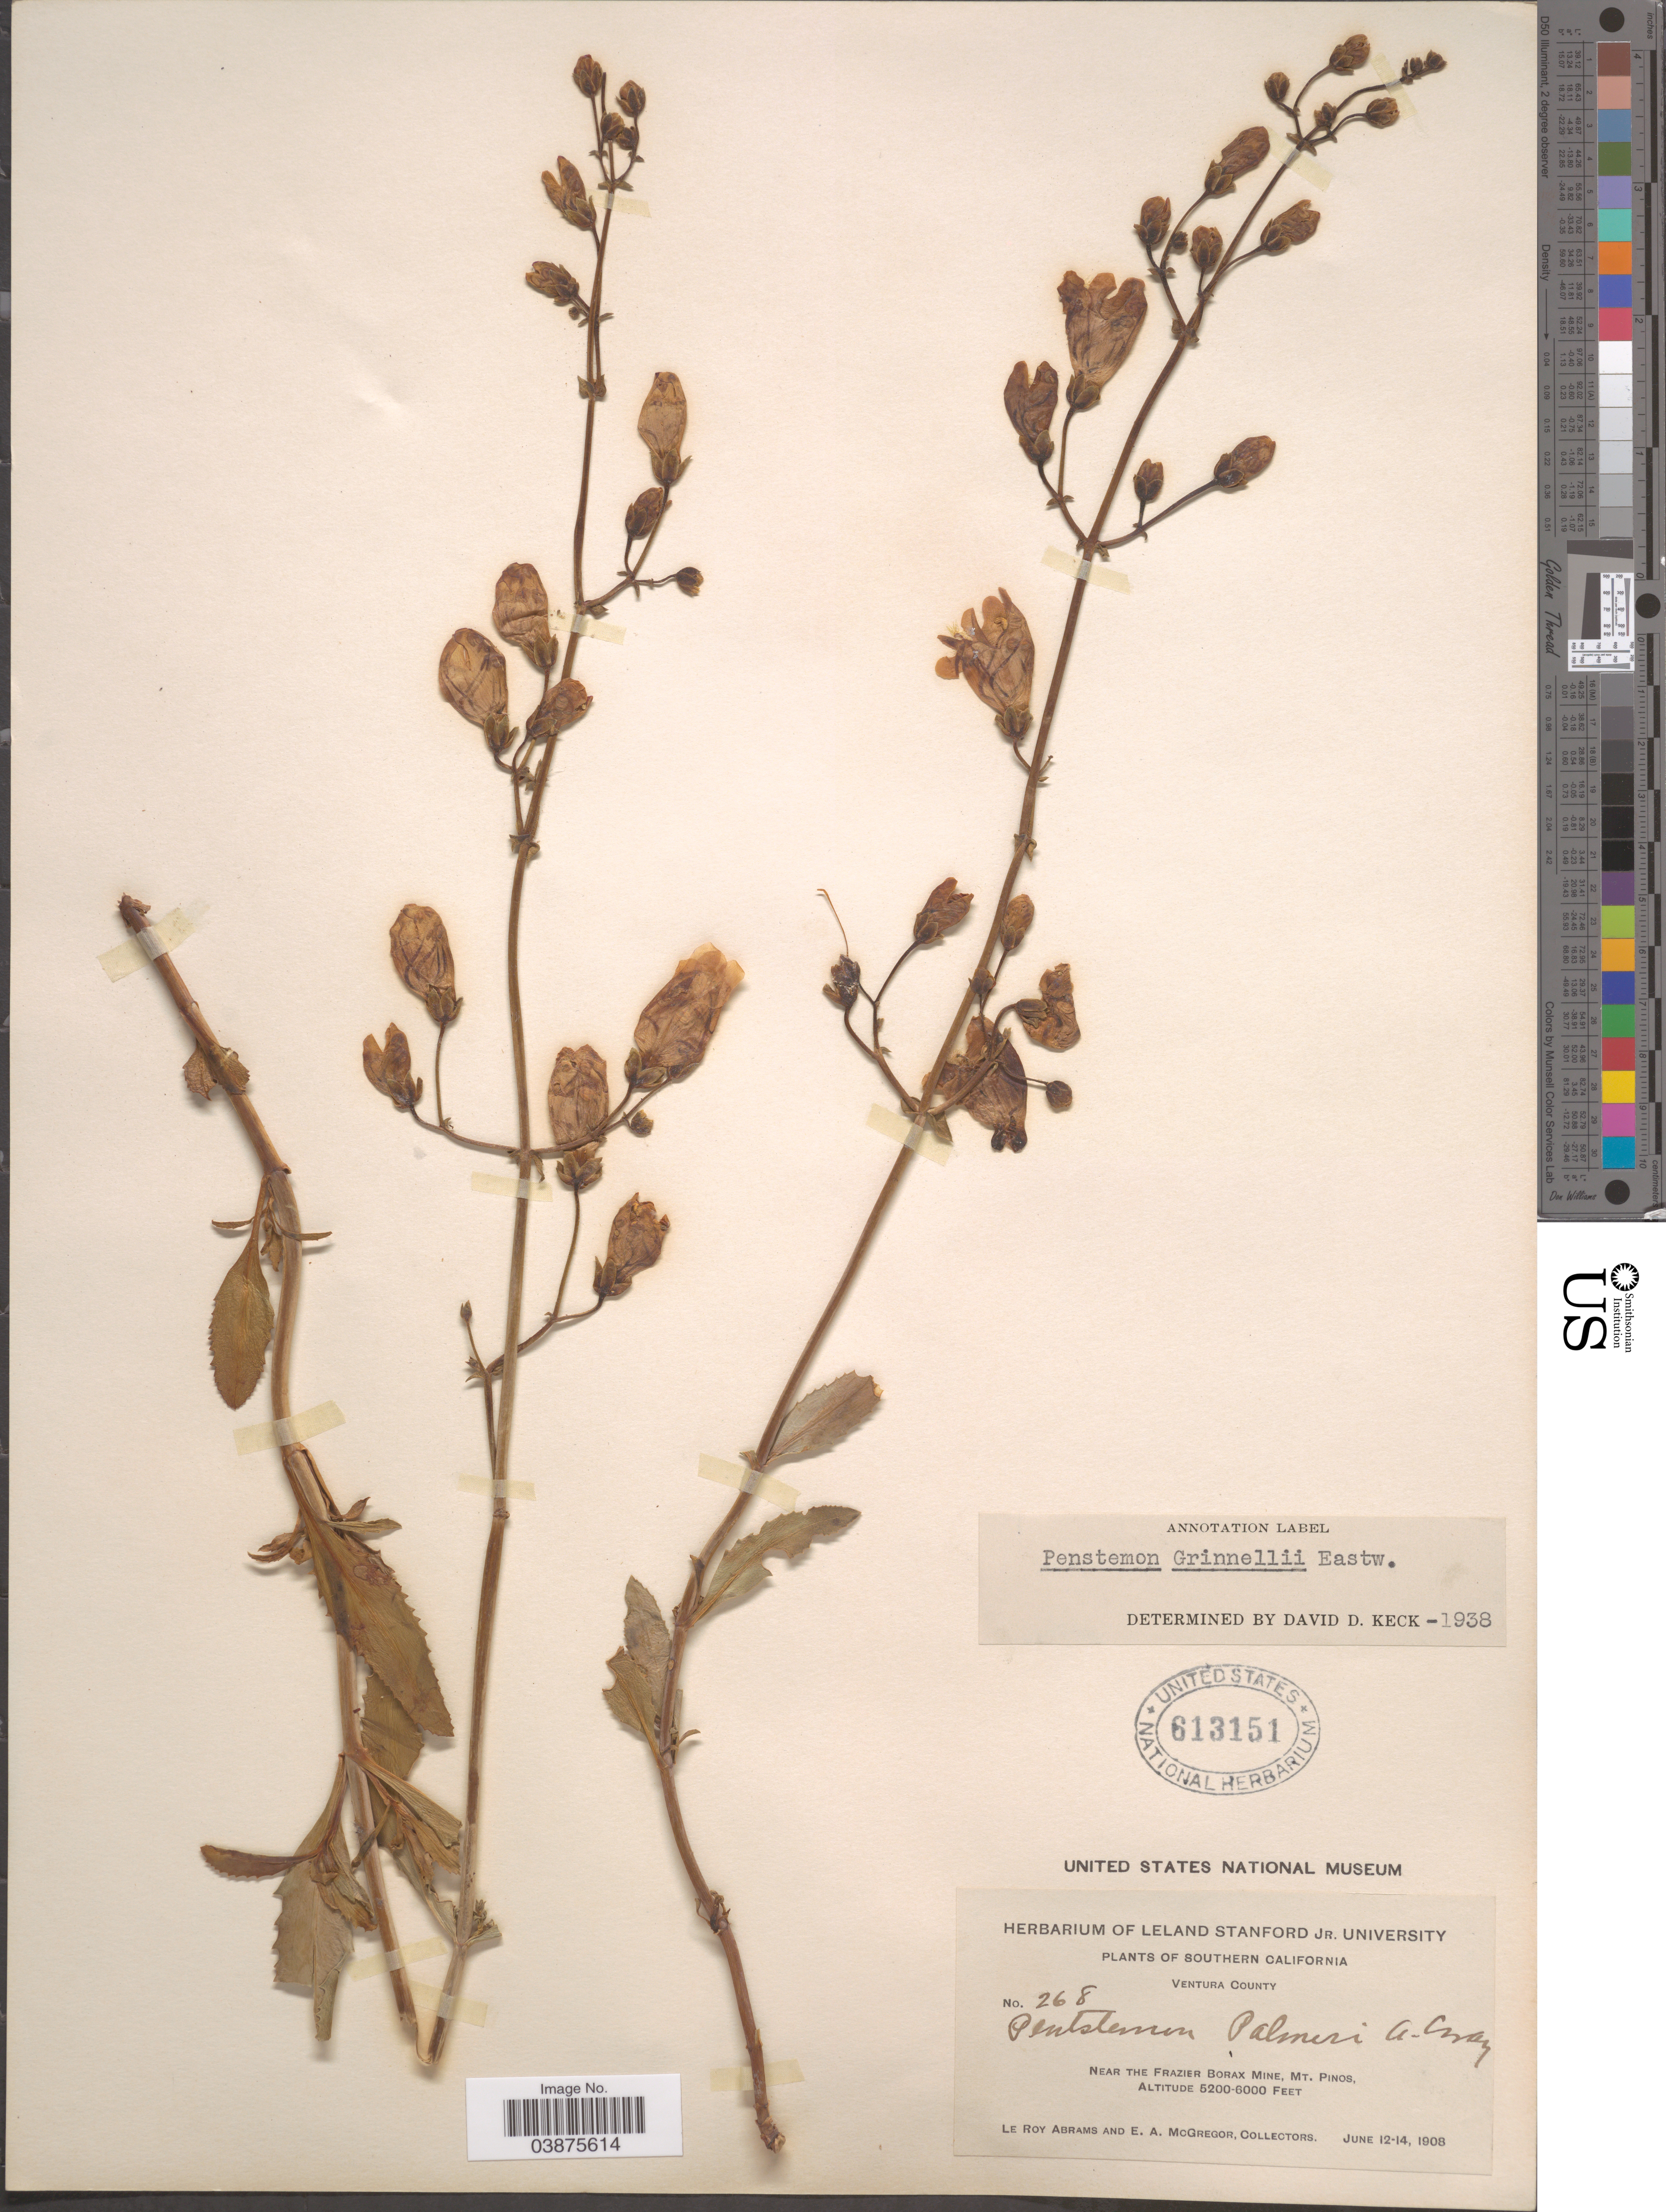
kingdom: Plantae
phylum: Tracheophyta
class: Magnoliopsida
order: Lamiales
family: Plantaginaceae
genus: Penstemon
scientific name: Penstemon grinnellii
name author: Eastw.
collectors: L. Abrams & E. A. McGregor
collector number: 268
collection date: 1908-06-12/1908-06-14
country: United States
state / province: California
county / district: Ventura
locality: Southern California. Ventura County. Near the Frazier Borax Mine, Mt. Pinos.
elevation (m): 1585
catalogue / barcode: US 613151